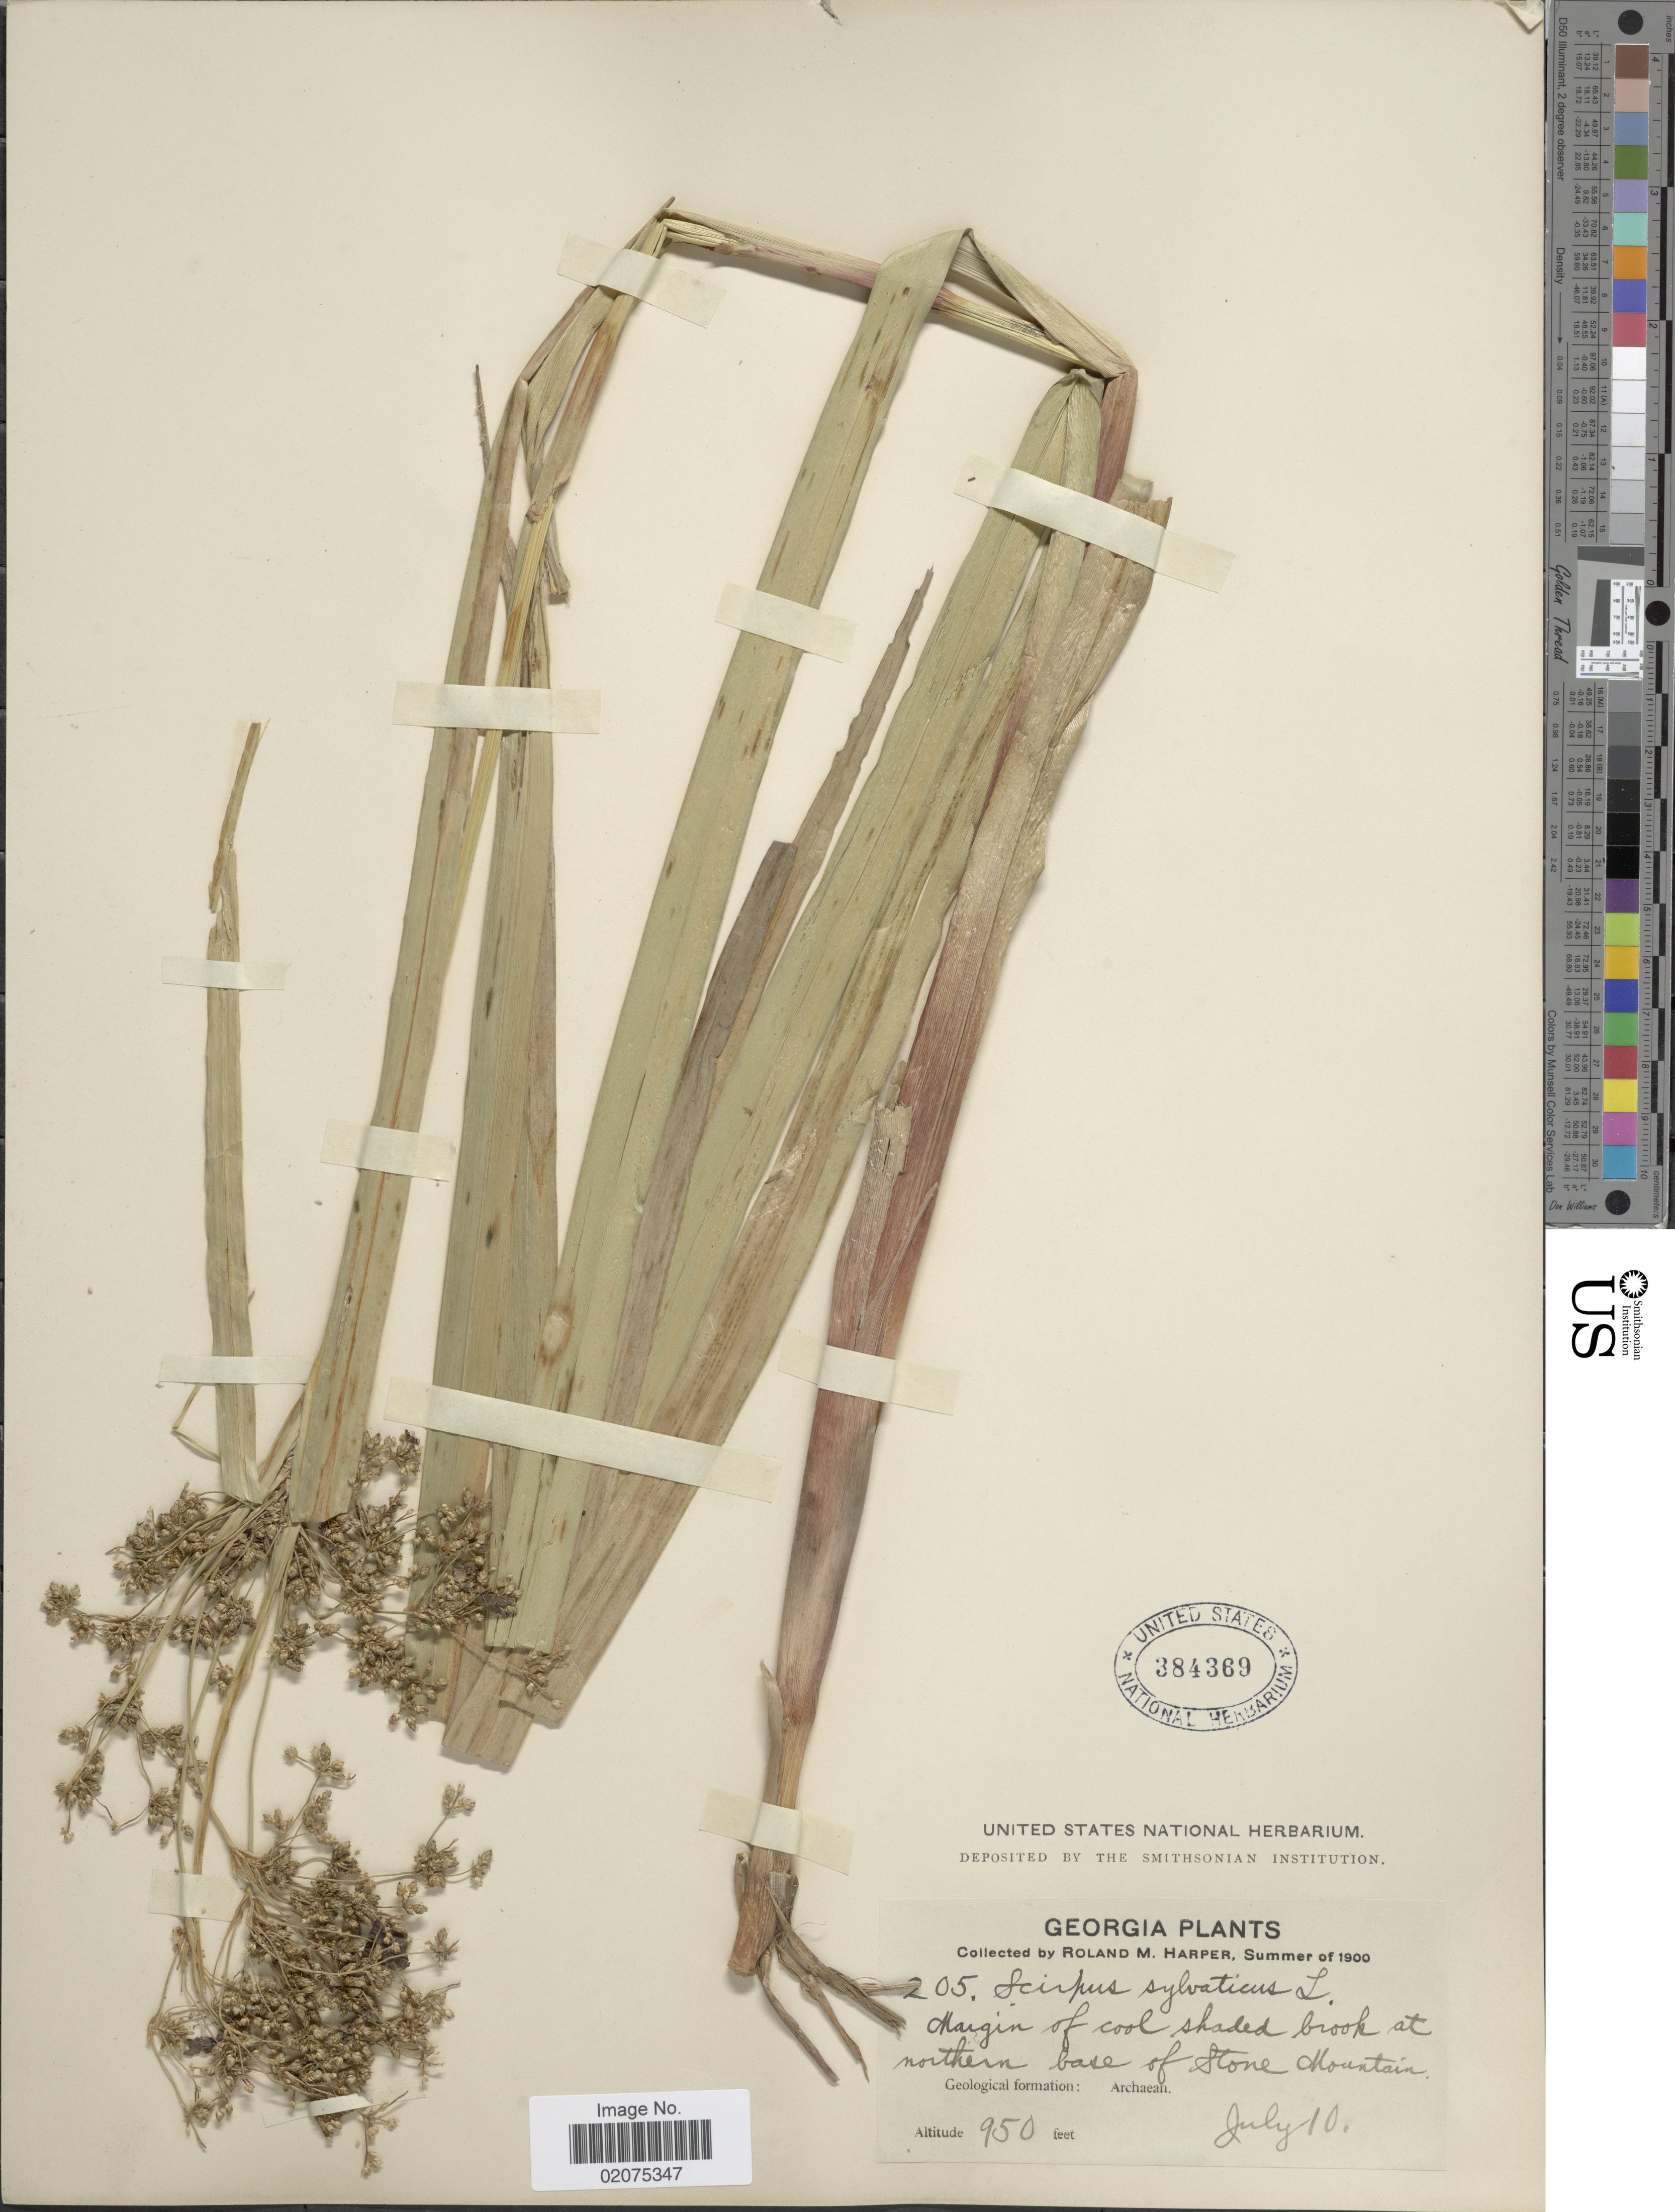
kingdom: Plantae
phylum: Tracheophyta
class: Liliopsida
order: Poales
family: Cyperaceae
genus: Scirpus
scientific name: Scirpus expansus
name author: Fernald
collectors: R. M. Harper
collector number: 205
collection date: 1900-07-10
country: United States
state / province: Georgia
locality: Margim of cool shaded brook at northern base of Stone Mountain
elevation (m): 290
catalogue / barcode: US 384369